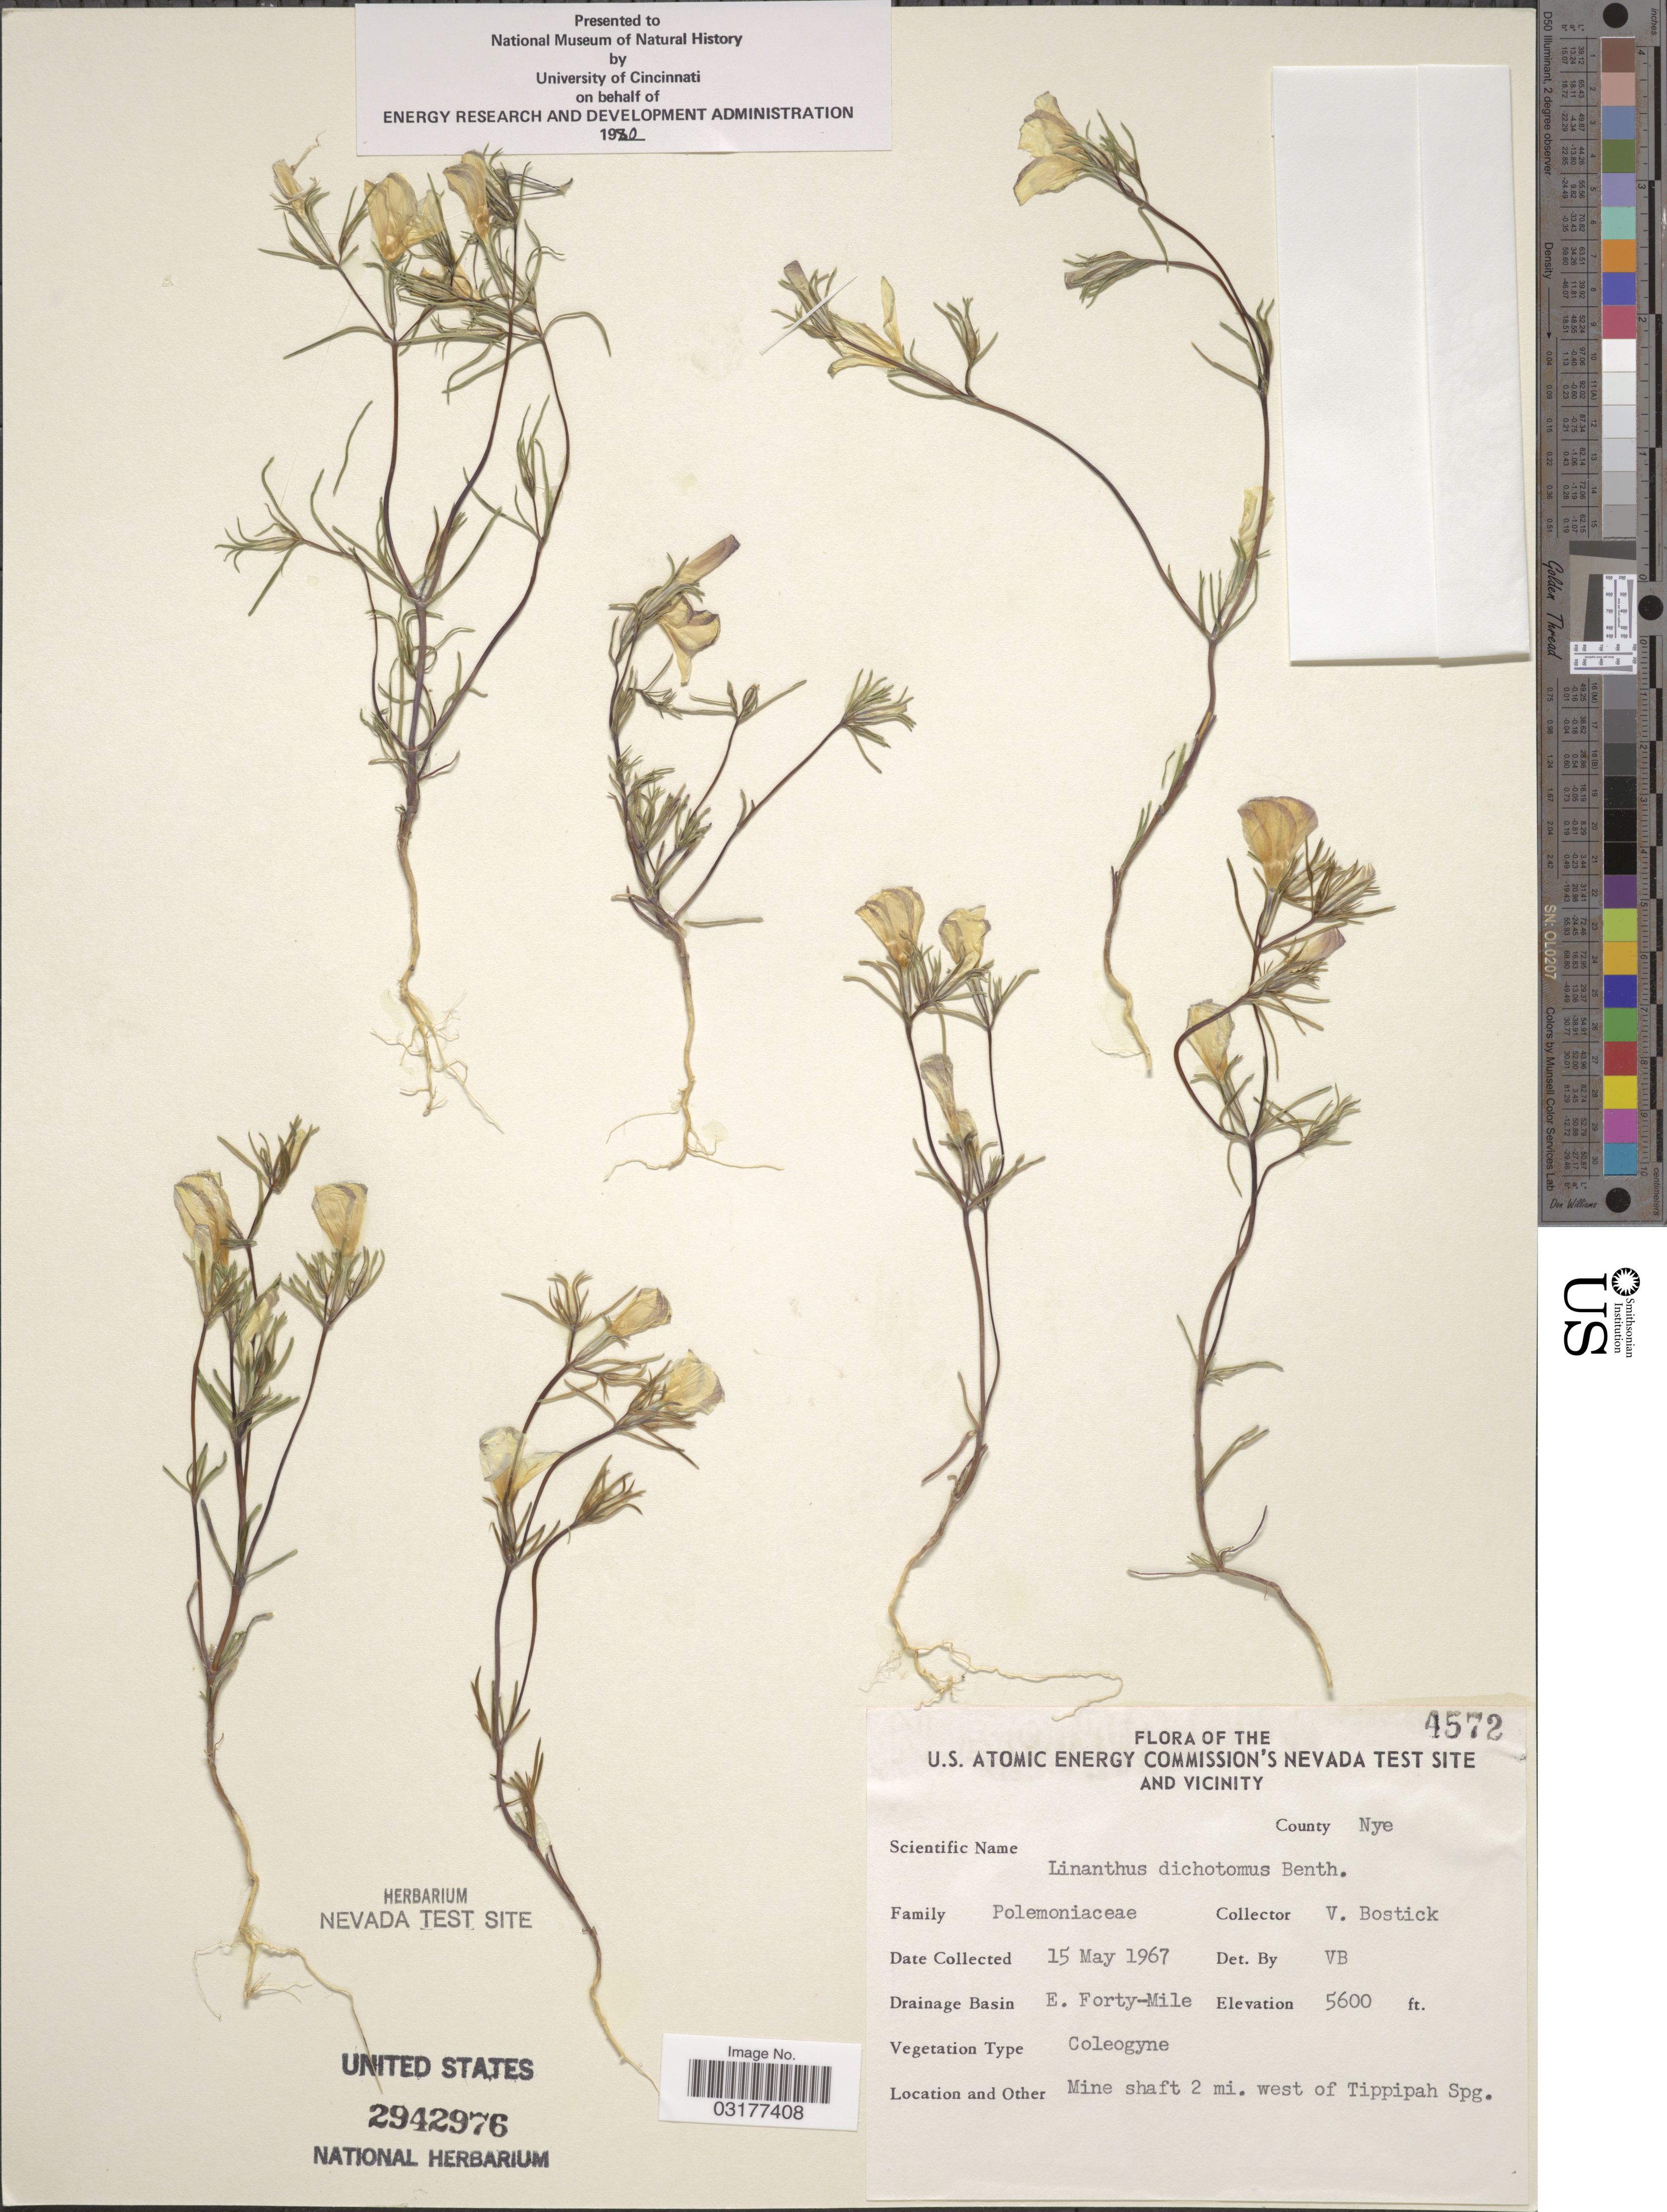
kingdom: Plantae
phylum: Tracheophyta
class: Magnoliopsida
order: Ericales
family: Polemoniaceae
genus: Linanthus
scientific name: Linanthus dichotomus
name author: Benth.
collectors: V. Bostick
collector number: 4572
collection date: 1967-05-15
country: United States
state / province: Nevada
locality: The U.S. Atomic Energy Commission's Nevada Test Site and Vicinity. County Nye. Drainage Basin E. Forty-Mile. Mine shaft 2 mi. west of Tippipah Spg.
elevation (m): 1707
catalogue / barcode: US 2942976